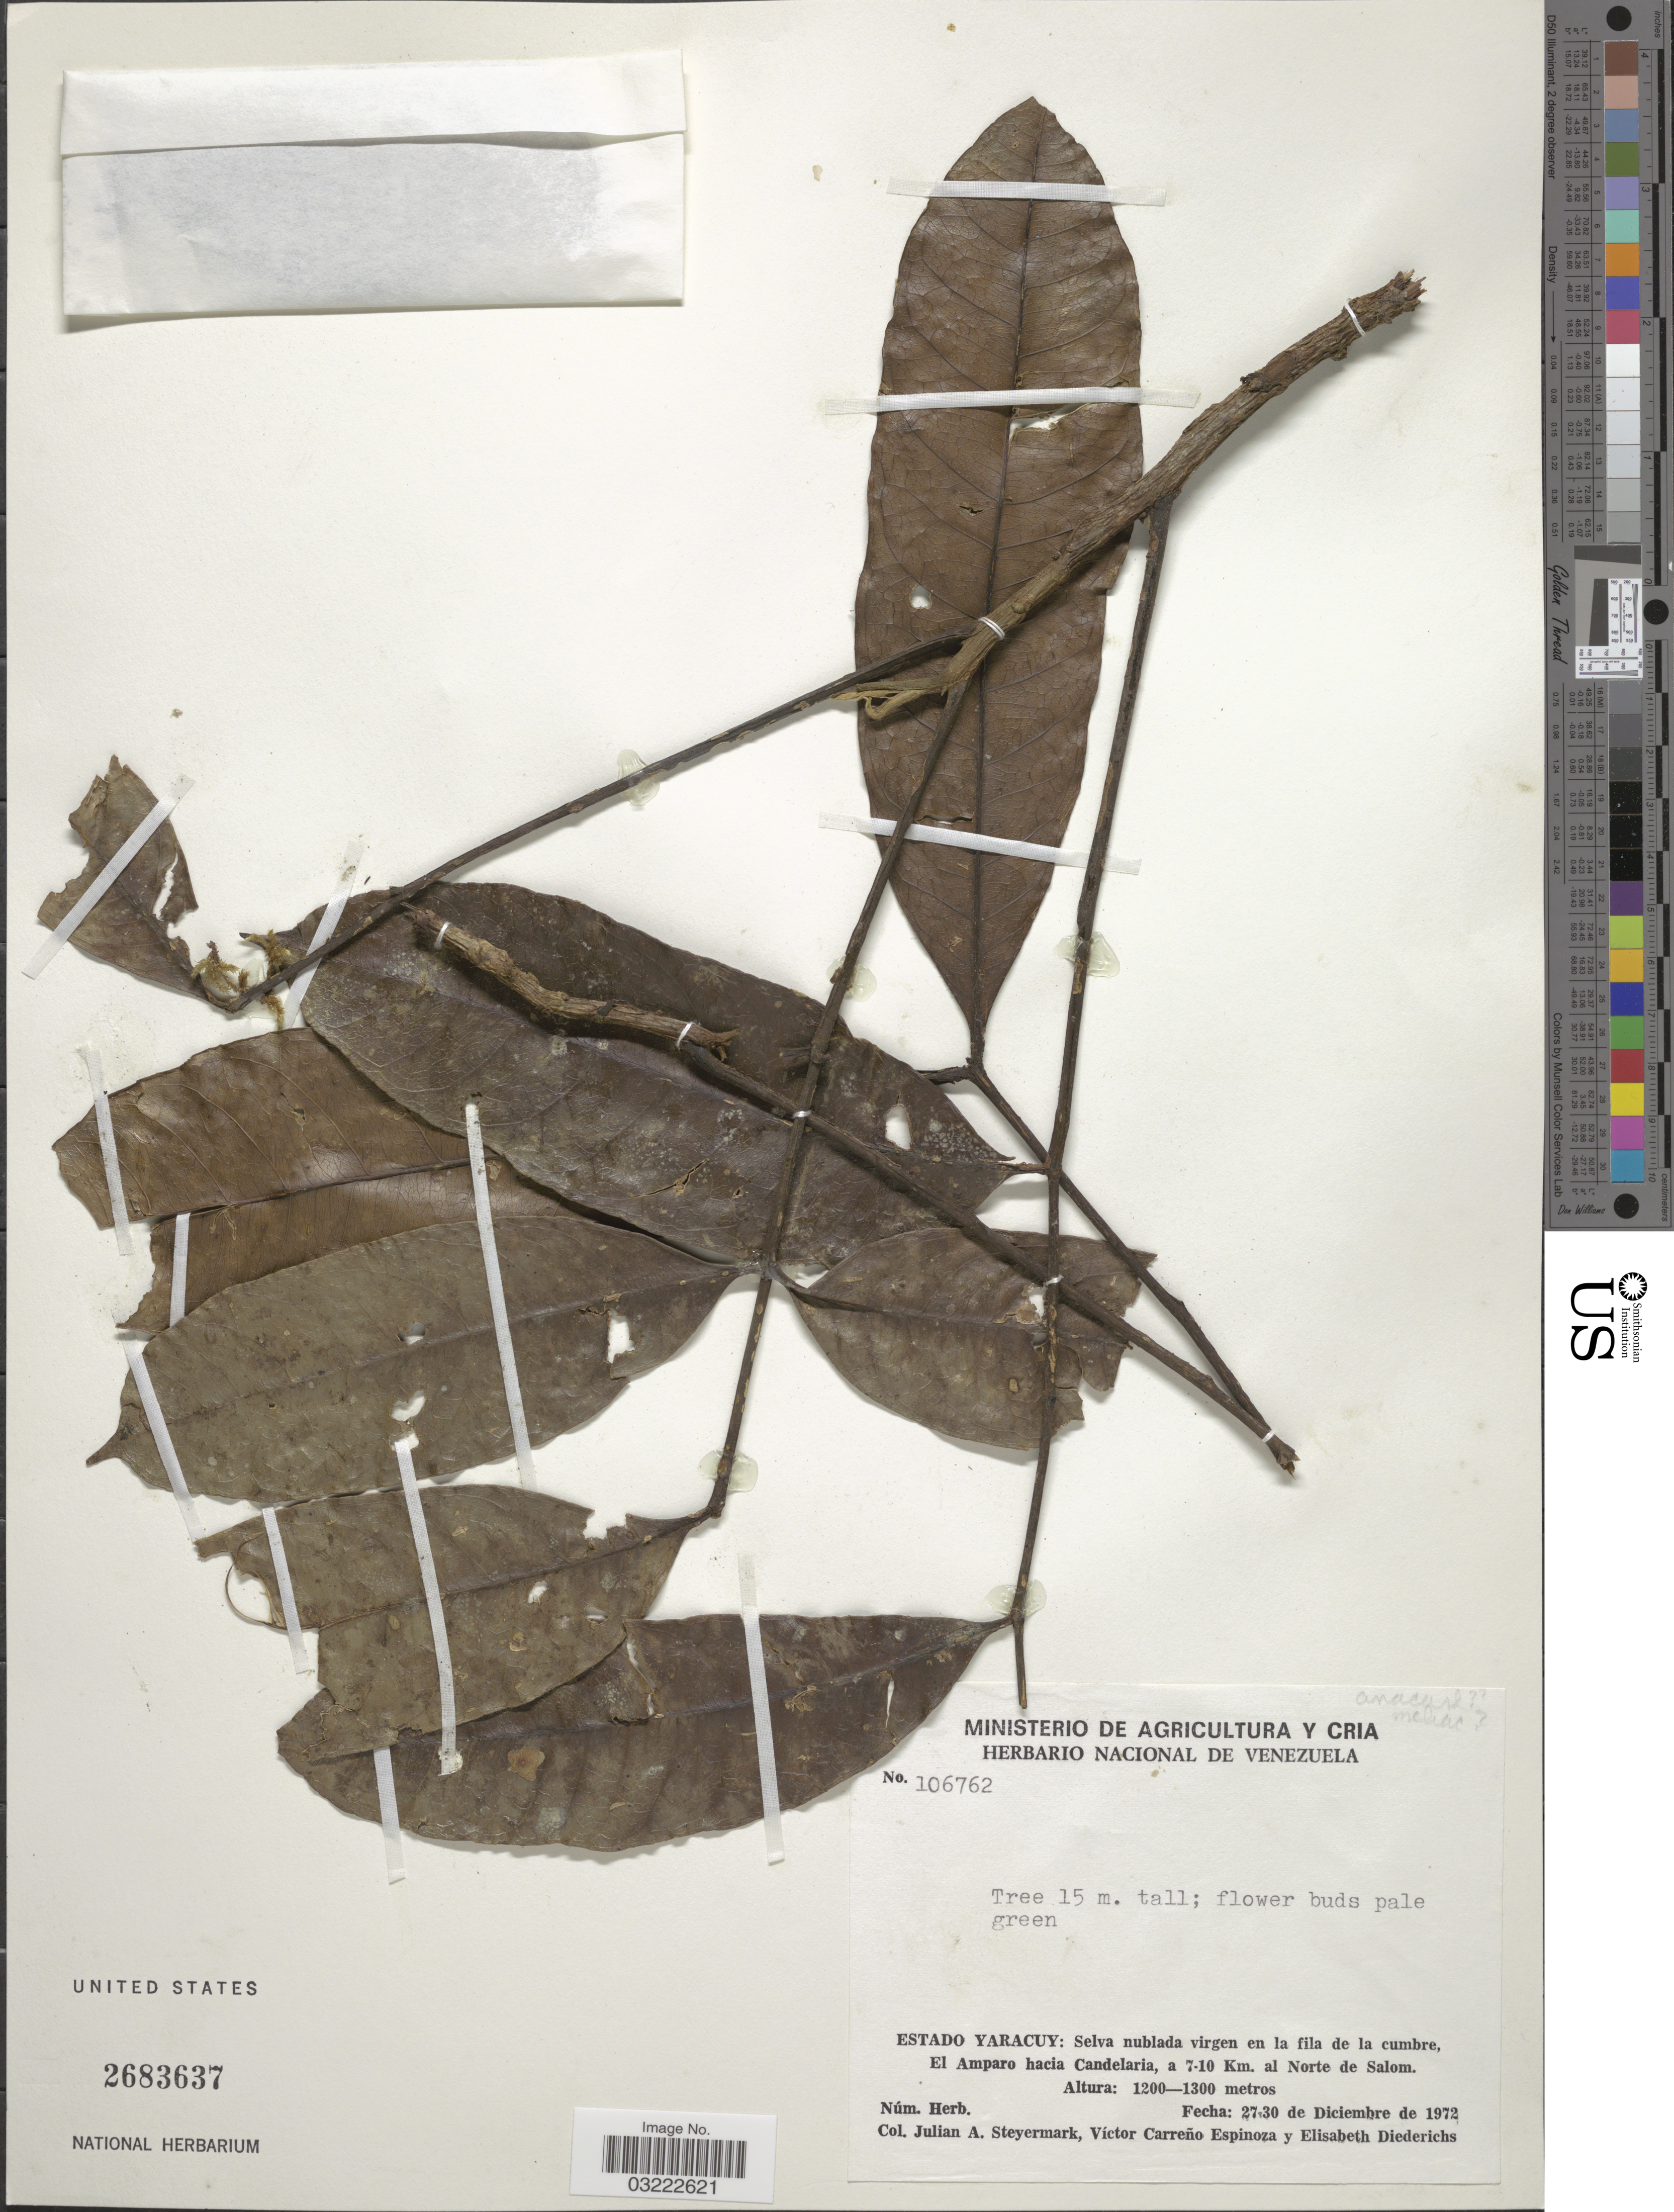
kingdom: Plantae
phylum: Tracheophyta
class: Magnoliopsida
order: Sapindales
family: Rutaceae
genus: Zanthoxylum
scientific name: Zanthoxylum magnifasciculatum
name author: Reynel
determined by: Londoño-Echeverri, Y.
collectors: J. Steyermark, V. Espinoza & E. Diederichs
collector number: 106762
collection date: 1972-12-27/1972-12-30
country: Venezuela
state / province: Yaracuy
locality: El Amparo hacia Candelaria, a 7-10 Km. al Norte de Salom.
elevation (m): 1200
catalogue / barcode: US 2683637